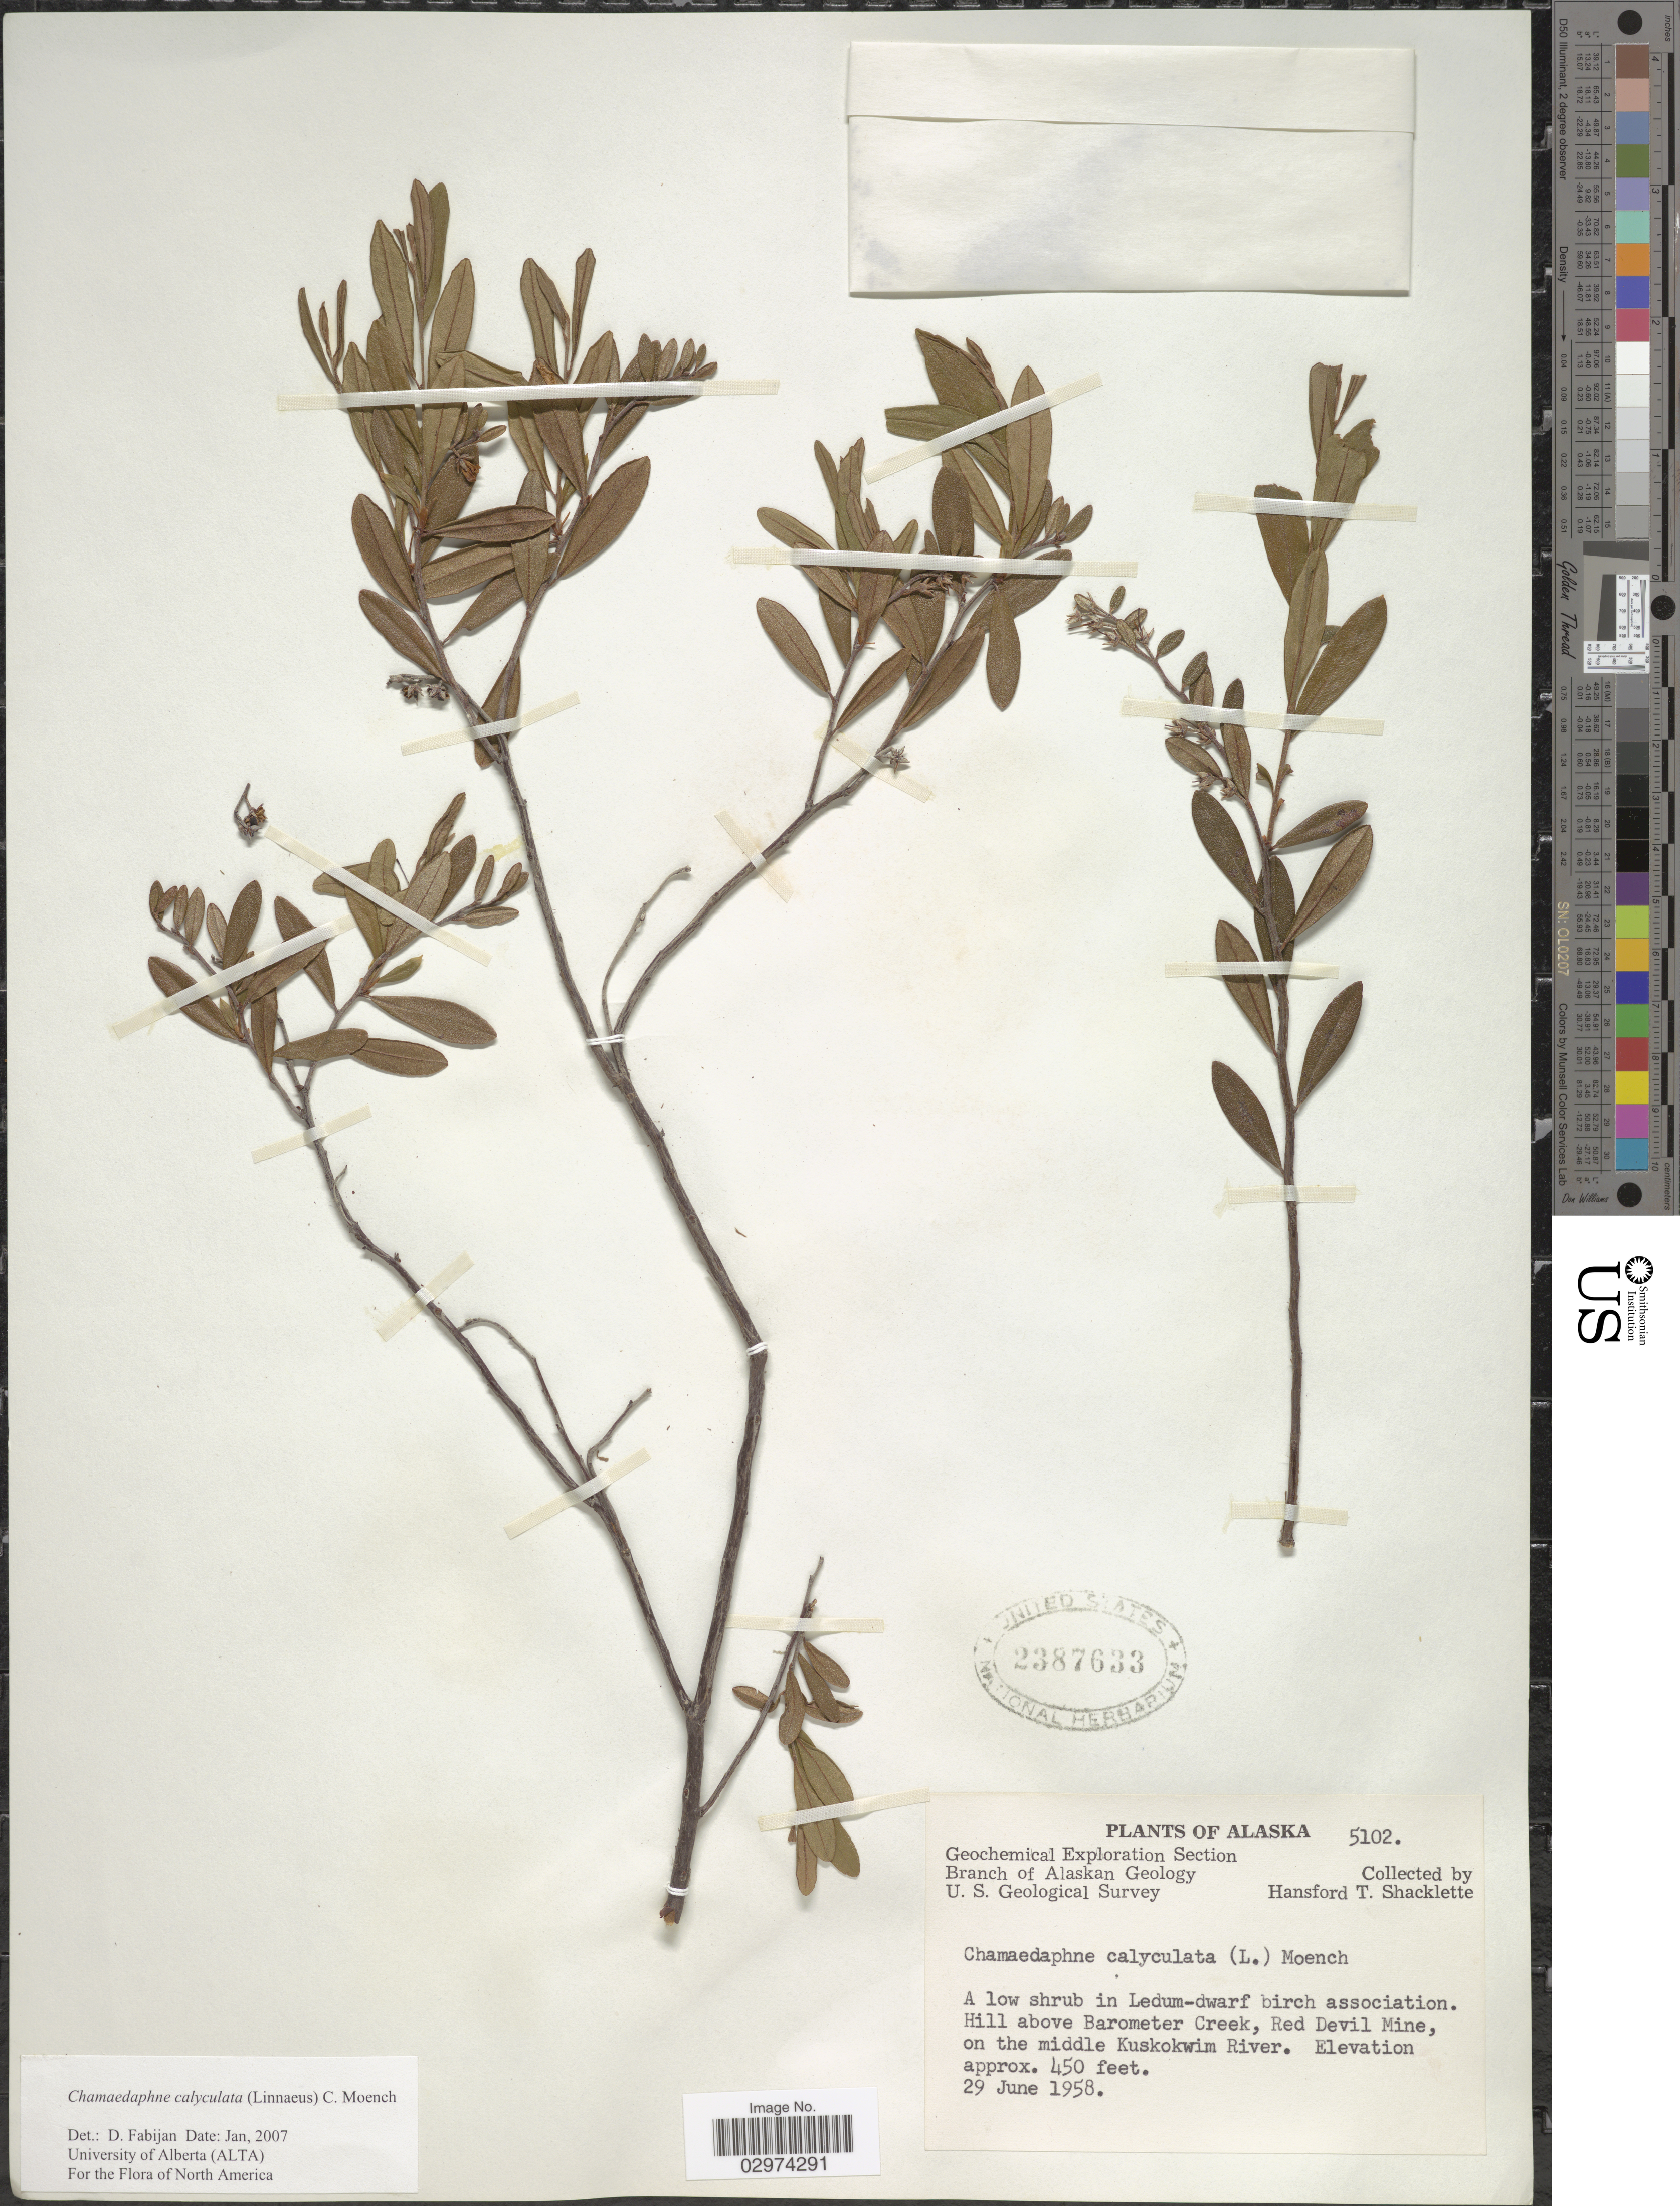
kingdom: Plantae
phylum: Tracheophyta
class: Magnoliopsida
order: Ericales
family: Ericaceae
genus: Chamaedaphne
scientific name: Chamaedaphne calyculata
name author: (L.) Moench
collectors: H. Shacklette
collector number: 5102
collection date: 1958-06-29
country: United States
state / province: Alaska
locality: Hill above Barometer Creek, Red Devil Mine, on the middle Kuskokwim River.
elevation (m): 137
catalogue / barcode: US 2387633